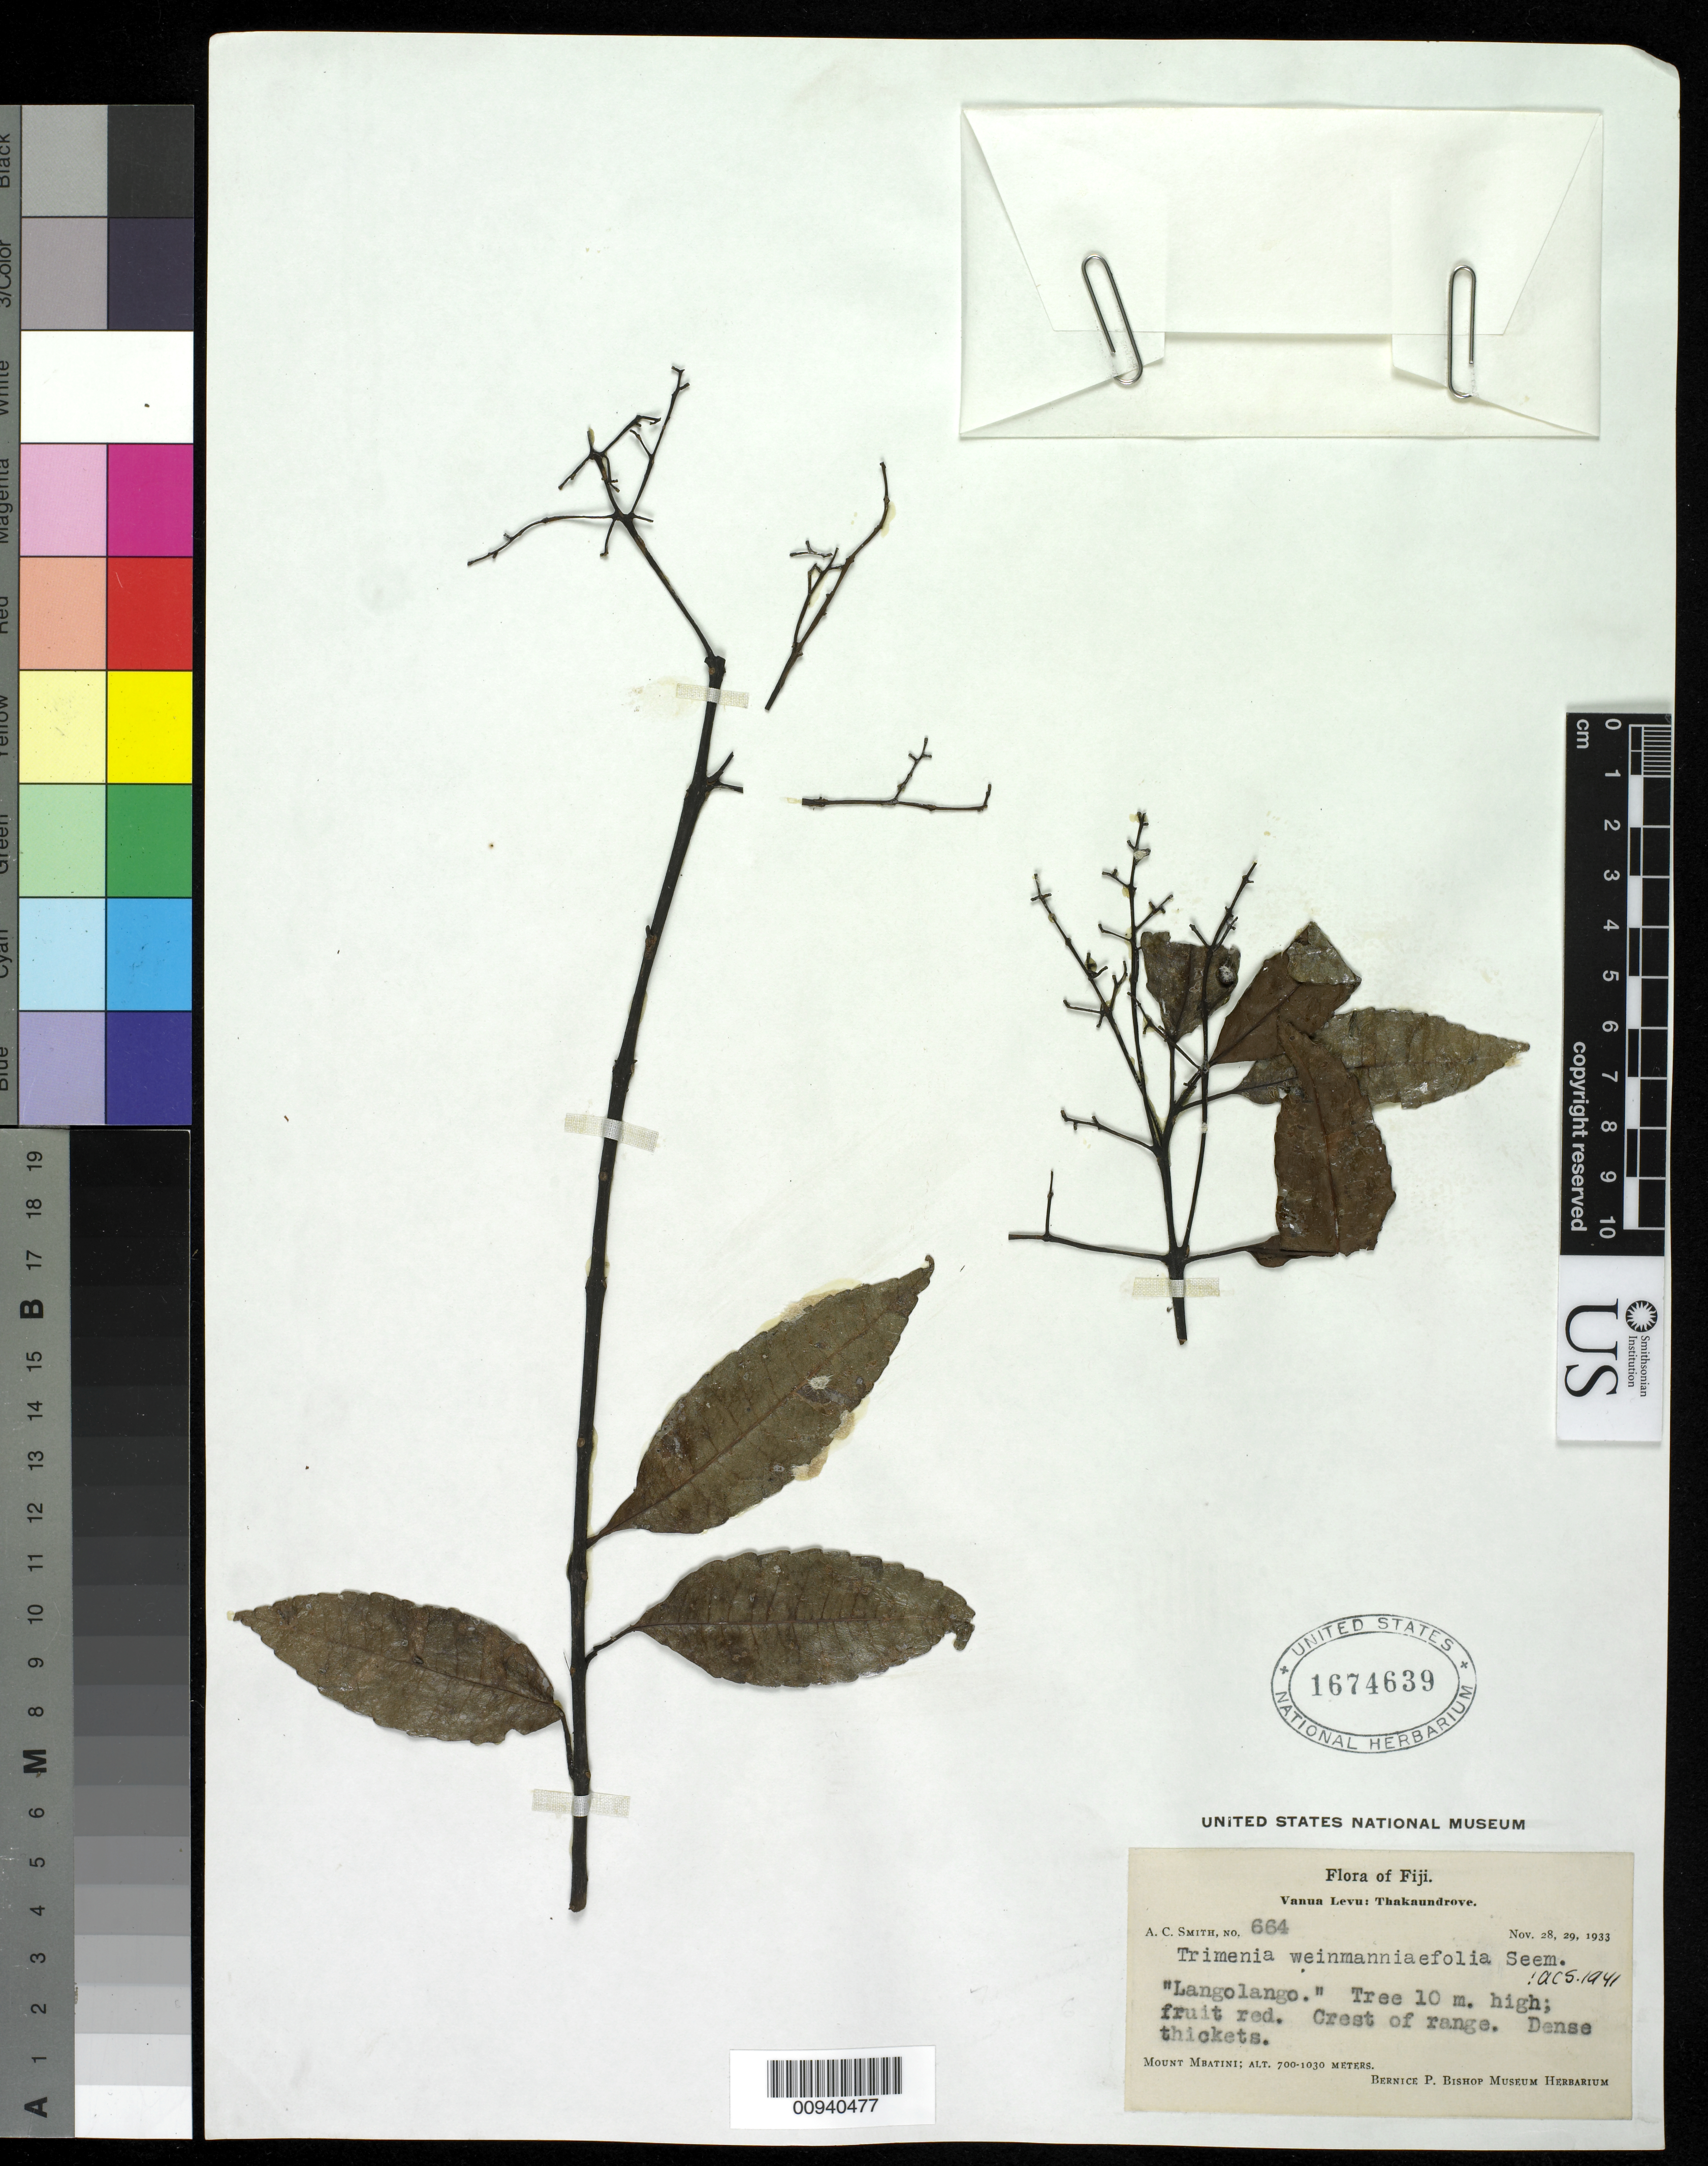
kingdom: Plantae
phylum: Tracheophyta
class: Magnoliopsida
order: Austrobaileyales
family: Trimeniaceae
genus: Trimenia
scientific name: Trimenia weinmanniifolia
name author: Seem.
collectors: C. A. Smith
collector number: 664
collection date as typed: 28 Nov 1933 to 29 Nov 1933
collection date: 1933-11-28/1933-11-29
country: Fiji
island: Vanua Levu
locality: Thakaundrove. Mount Mbatini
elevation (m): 700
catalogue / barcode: US 1674639